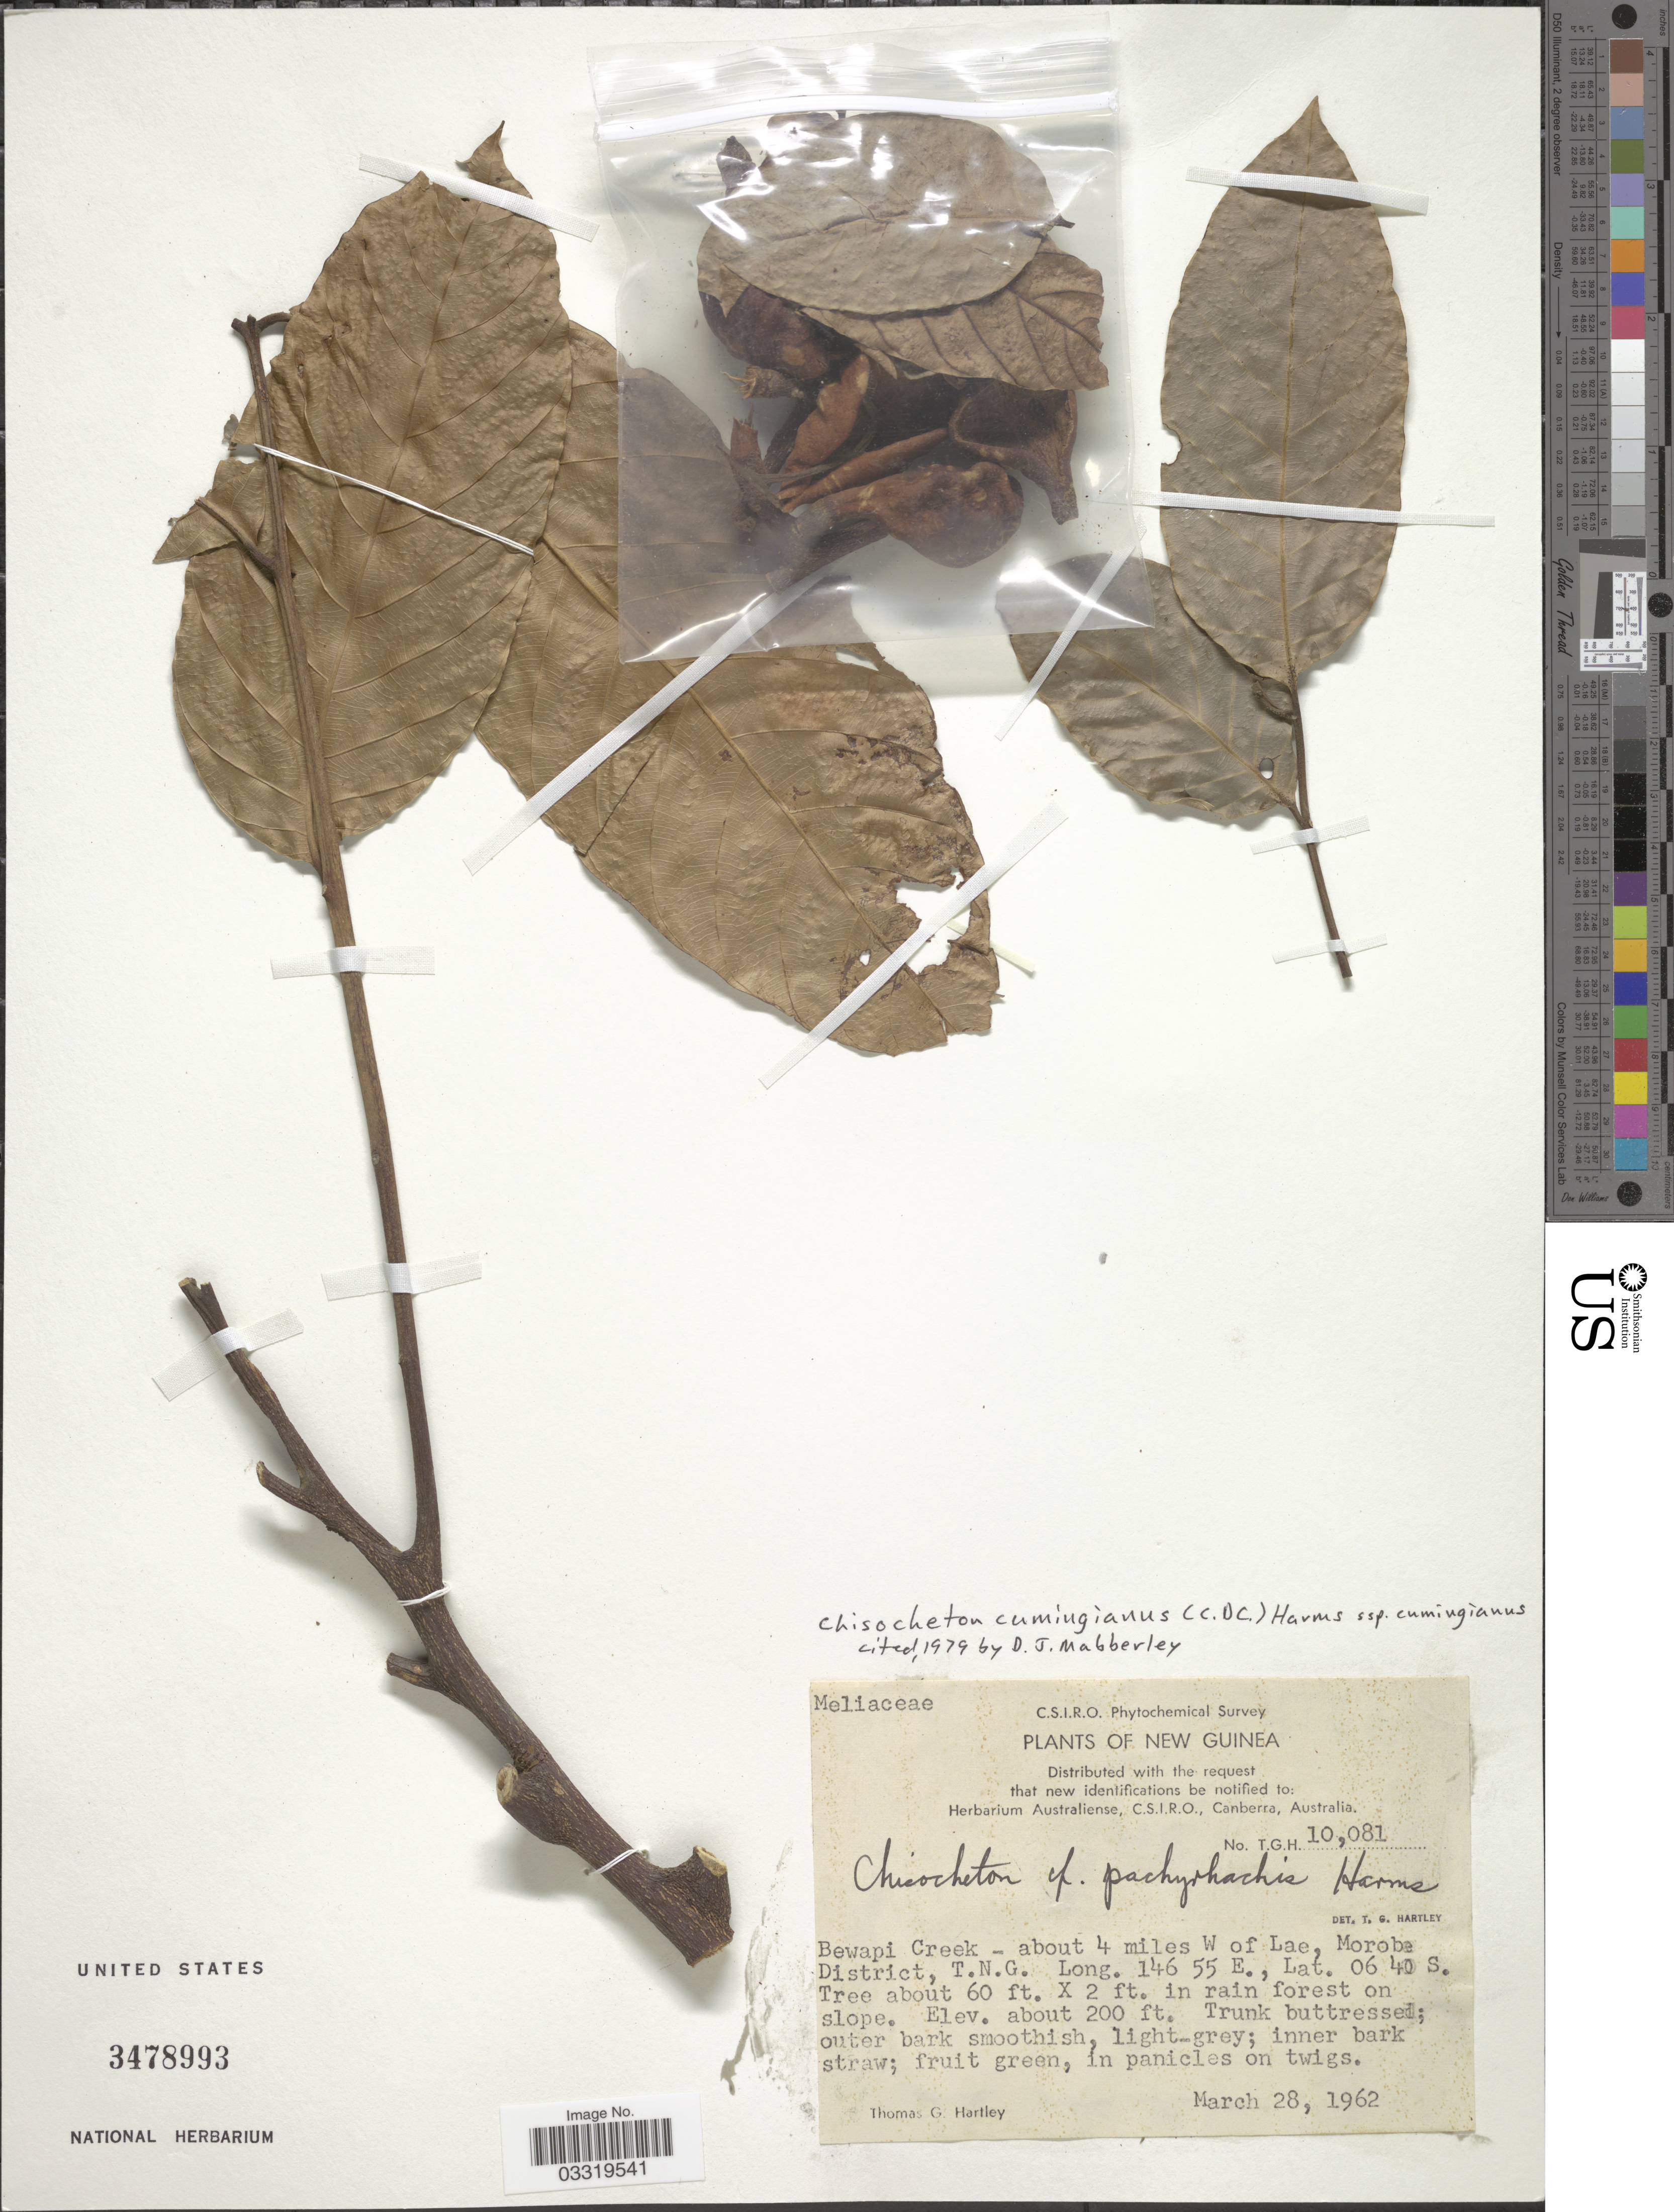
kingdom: Plantae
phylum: Tracheophyta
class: Magnoliopsida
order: Sapindales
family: Meliaceae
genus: Chisocheton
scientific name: Chisocheton cumingianus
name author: (C. DC.) Harms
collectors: T. G. Hartley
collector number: TGH10081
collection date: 1962-03-28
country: Papua New Guinea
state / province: Morobe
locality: New Guinea, Bewapi Creek - about 4 miles W of Lae, Morobe District, T.N.G.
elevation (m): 61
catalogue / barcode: US 3478993